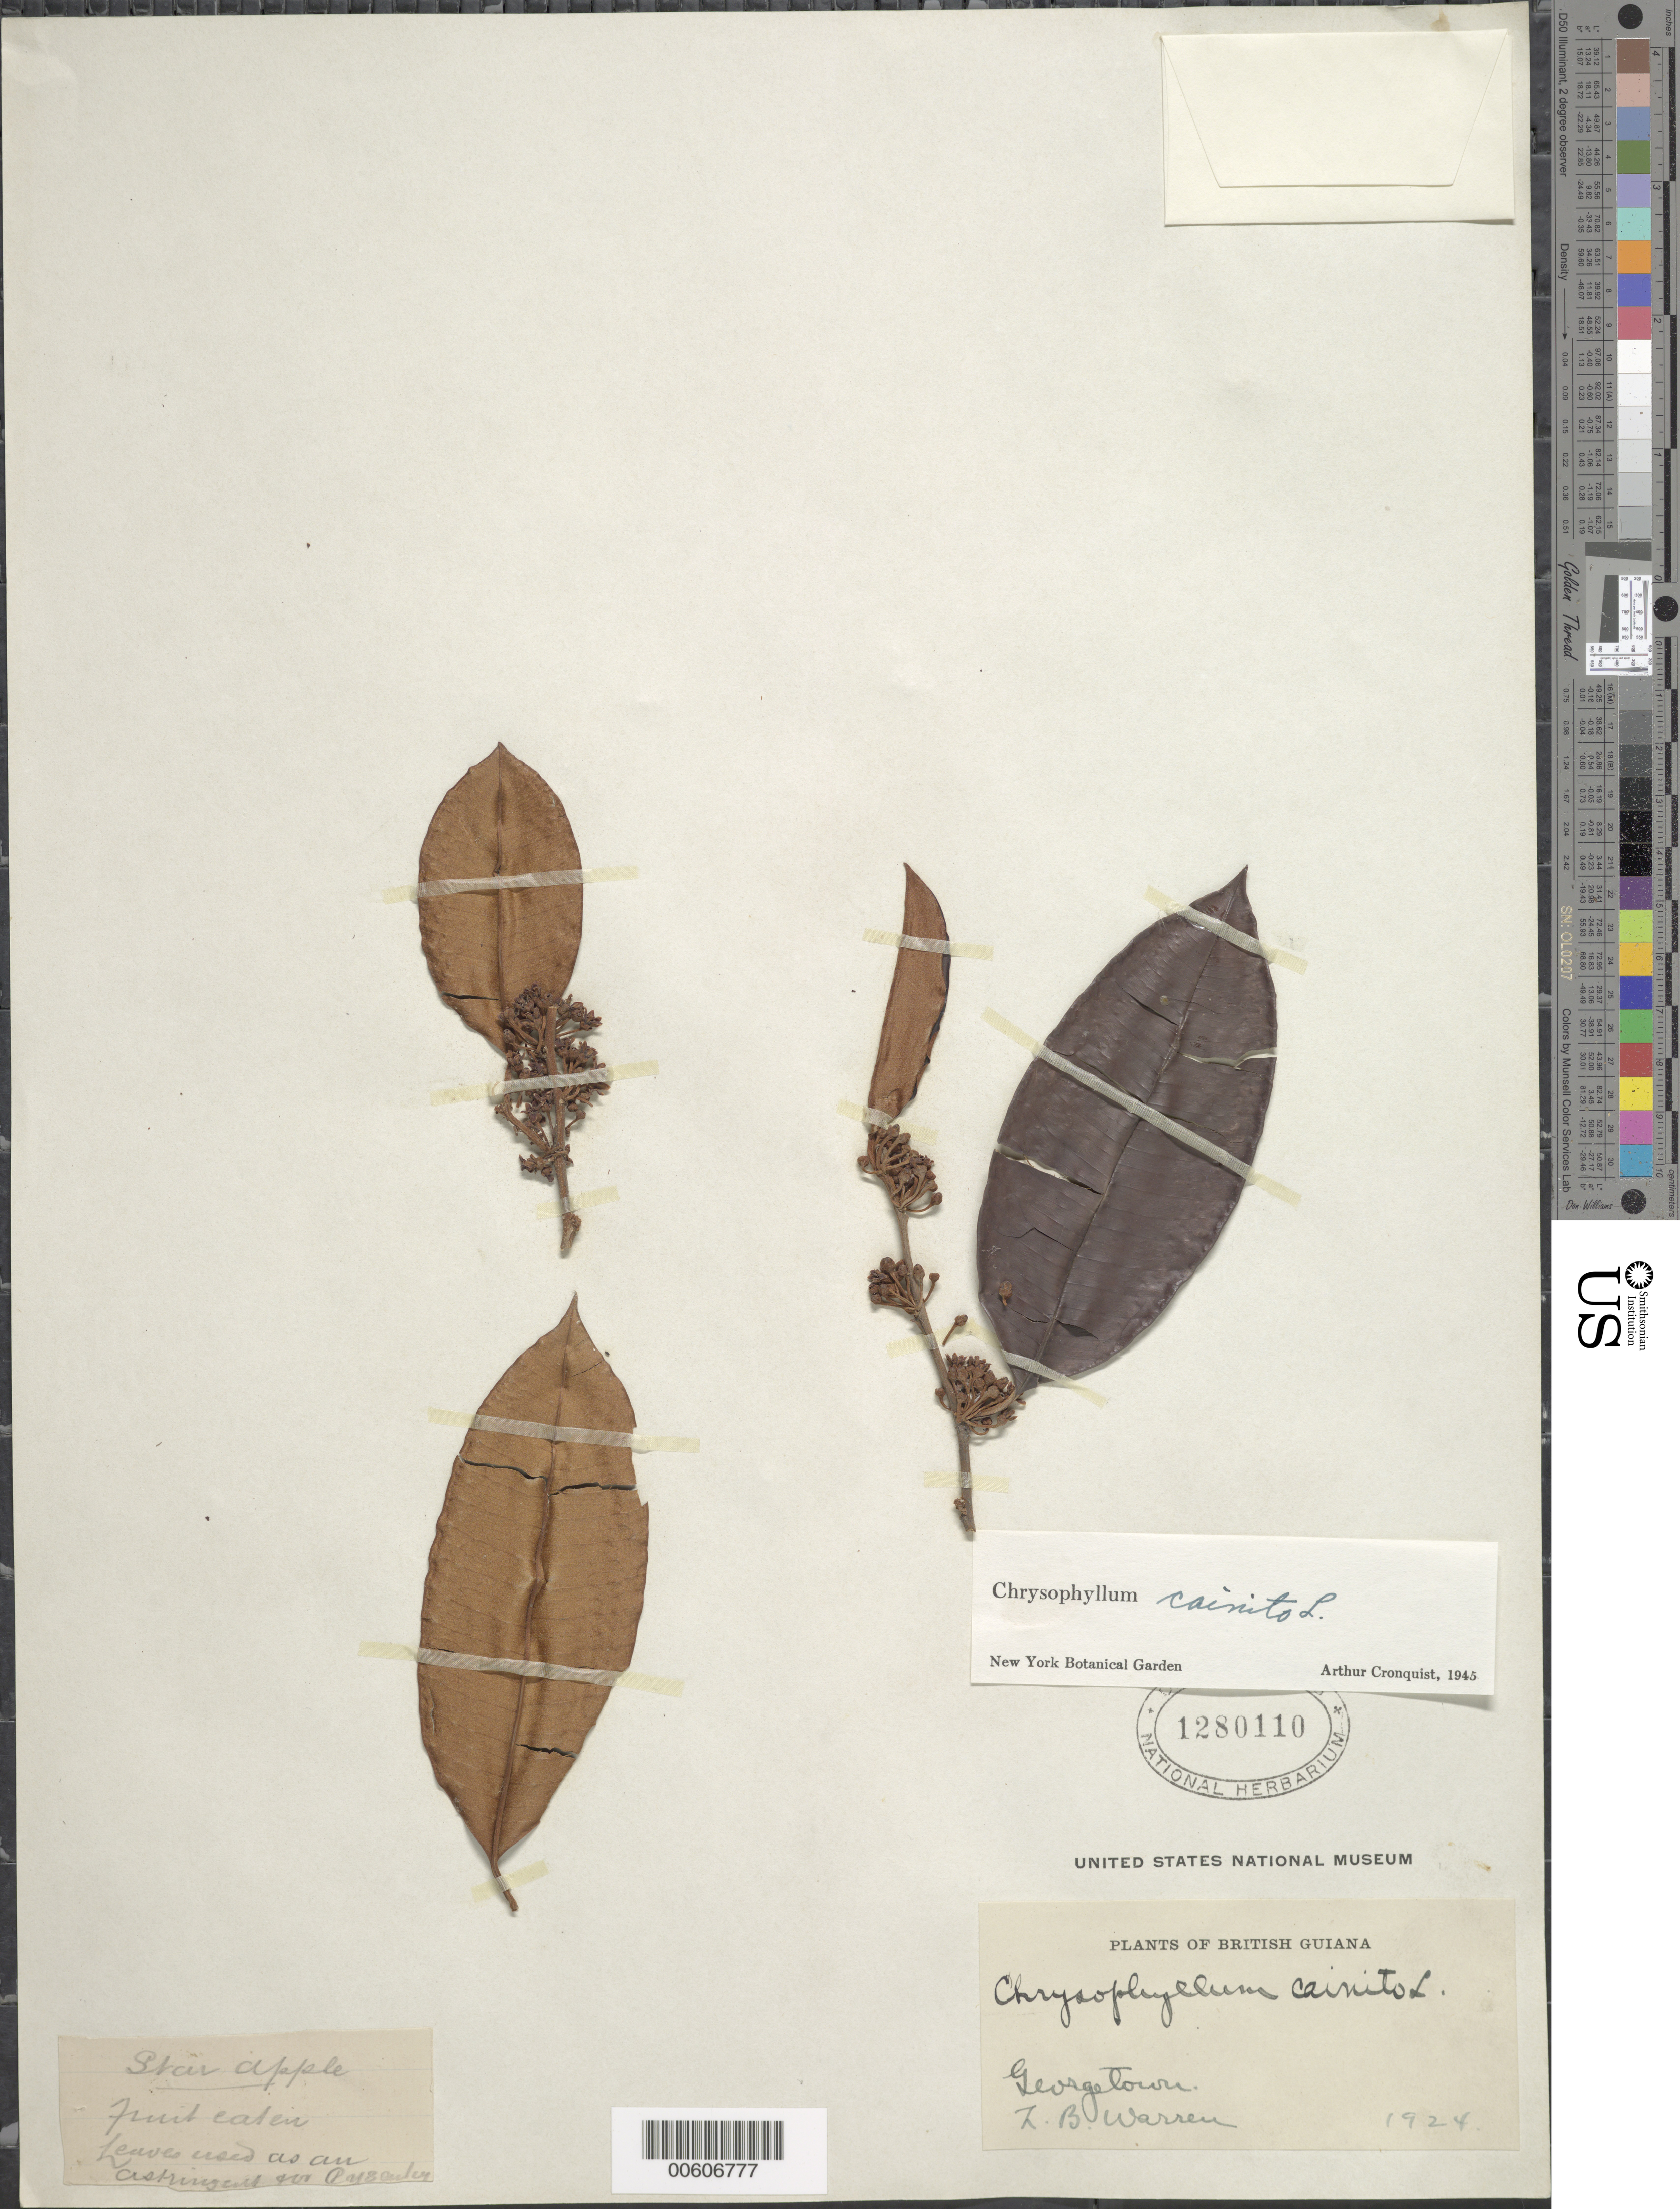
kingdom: Plantae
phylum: Tracheophyta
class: Magnoliopsida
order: Ericales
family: Sapotaceae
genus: Chrysophyllum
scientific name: Chrysophyllum cainito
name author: L.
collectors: L. Warren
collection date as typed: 1924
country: Guyana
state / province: Demerara-Mahaica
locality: Georgetown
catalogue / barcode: US 1280110